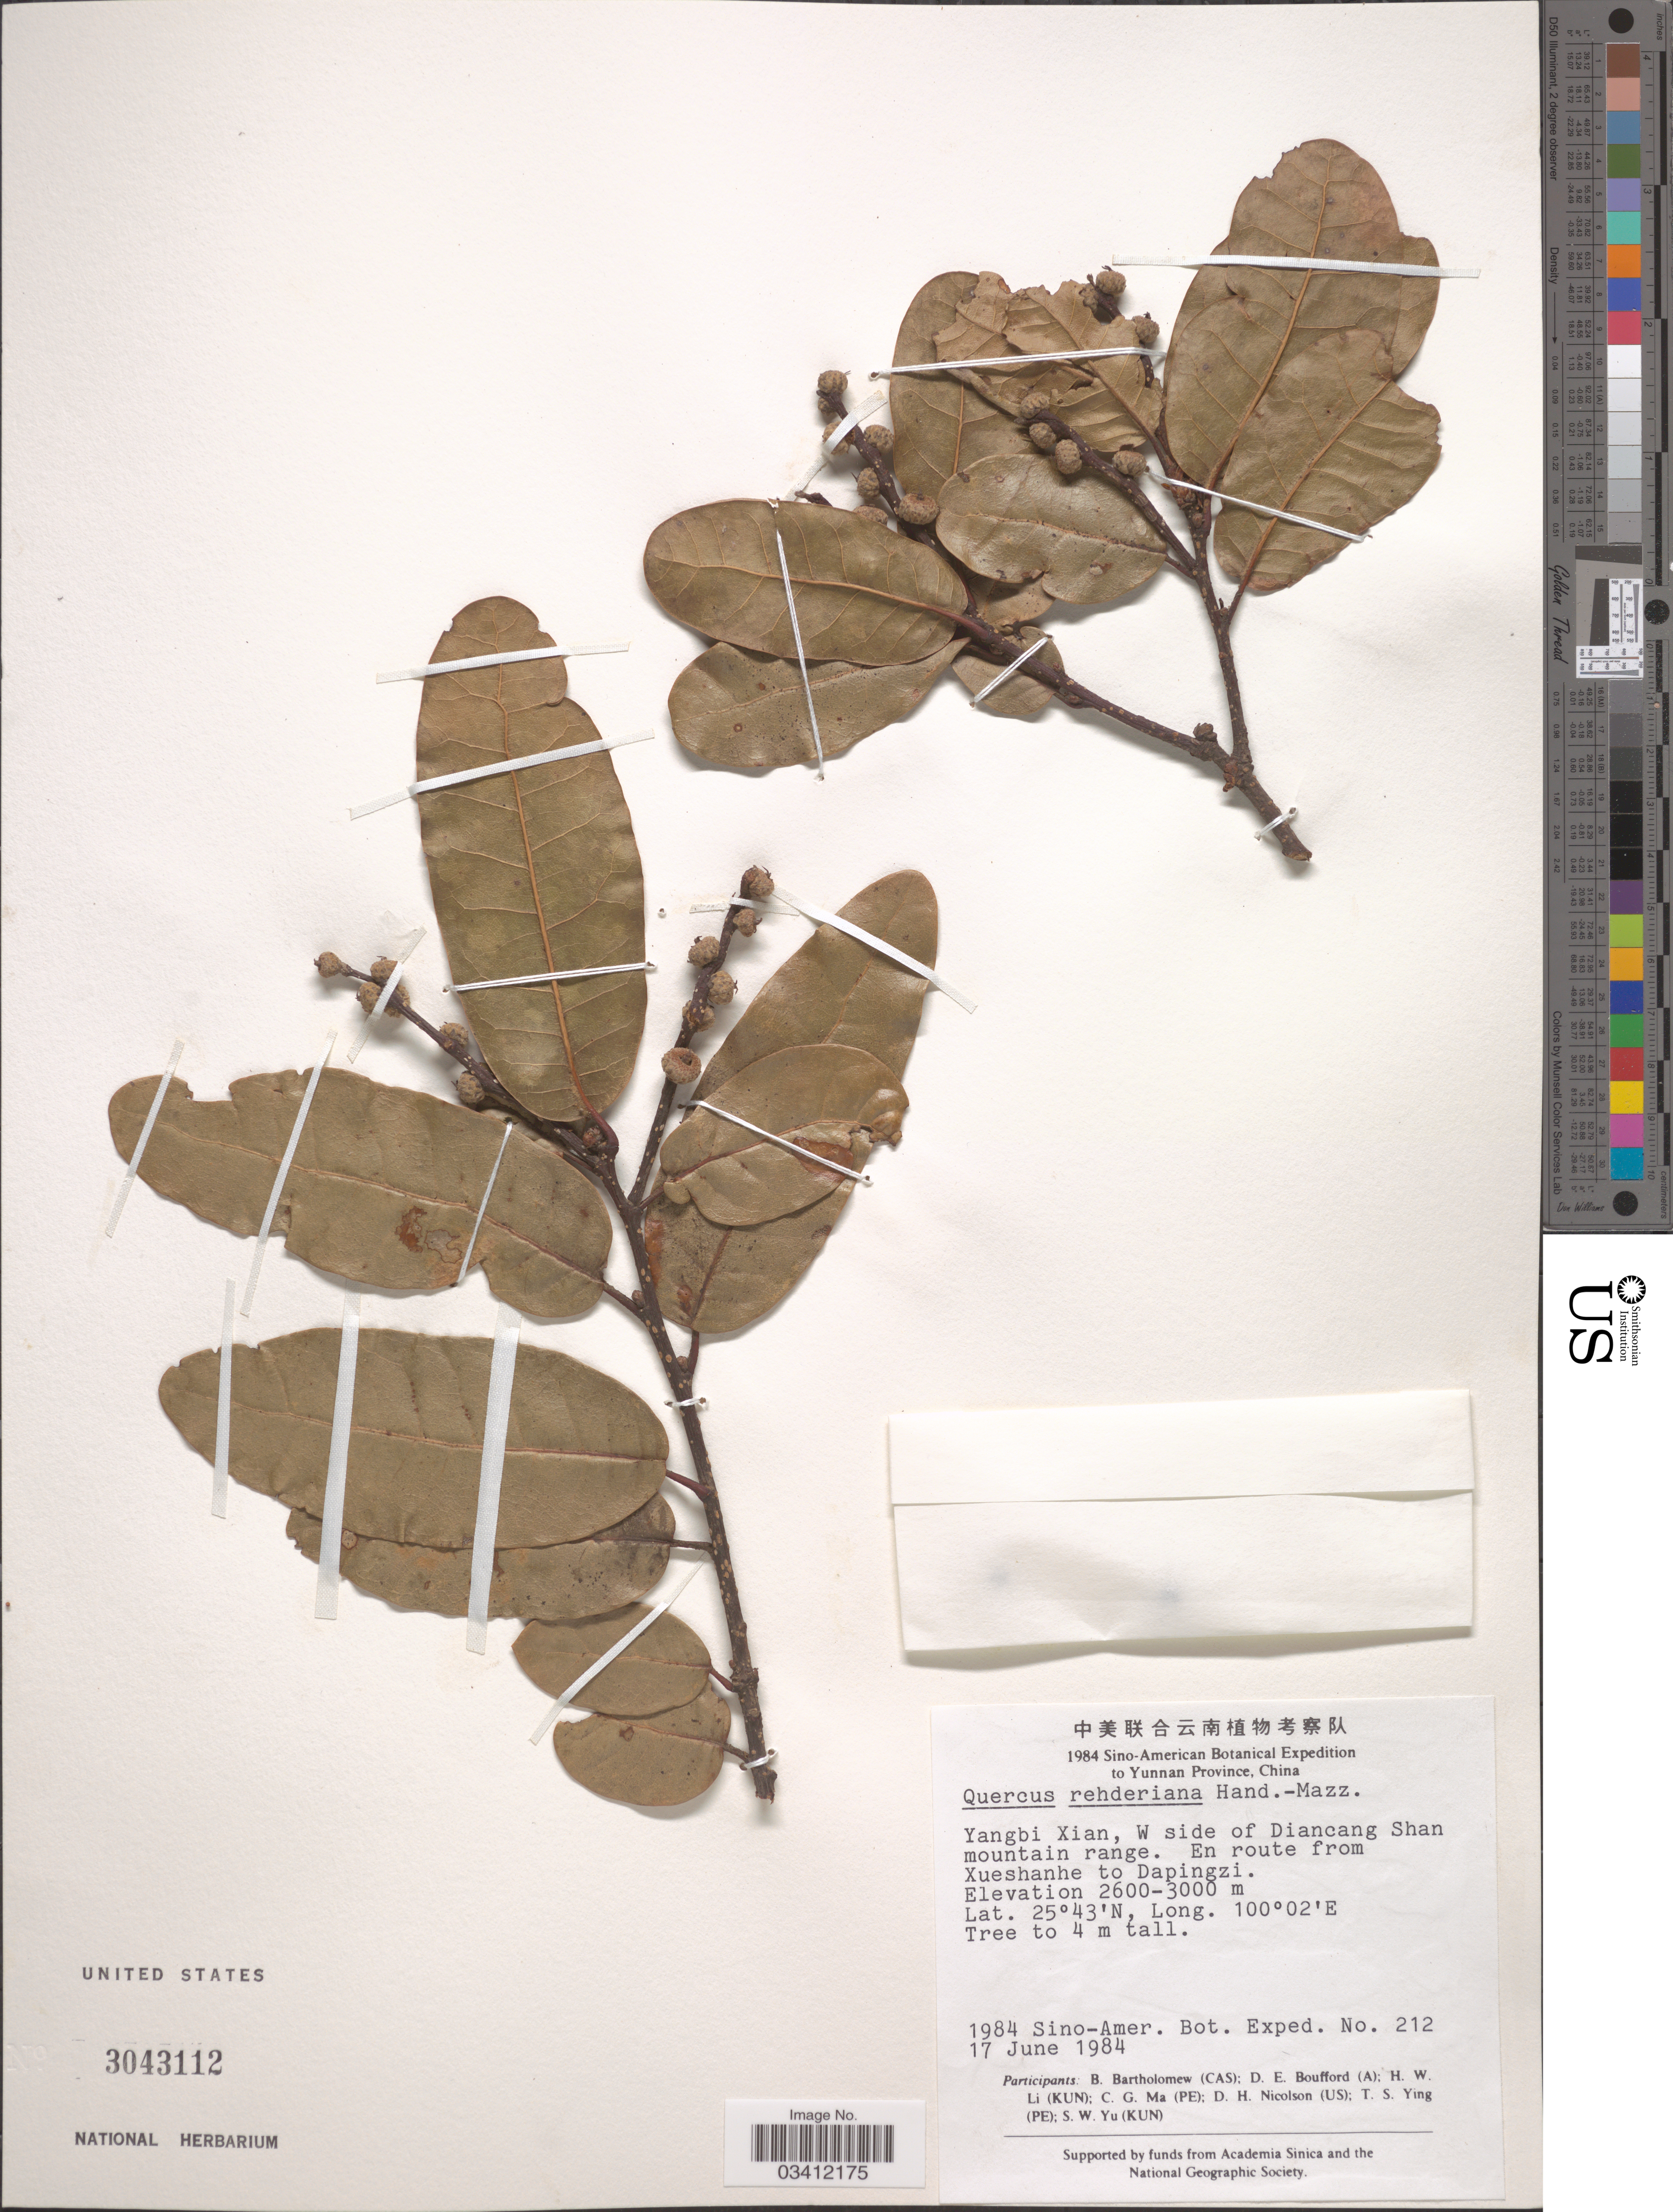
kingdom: Plantae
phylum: Tracheophyta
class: Magnoliopsida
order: Fagales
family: Fagaceae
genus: Quercus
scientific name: Quercus rehderiana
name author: Hand.-Mazz.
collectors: B. Bartholomew, D. E. Boufford, H. W. Li, C. Ma & et al.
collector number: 212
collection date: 1984-06-17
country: China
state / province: Yunnan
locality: Yangbi Xian, W side of Diancang Shan mountain range. En route from Xueshanhe to Dapingzi.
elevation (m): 2600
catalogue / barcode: US 3043112